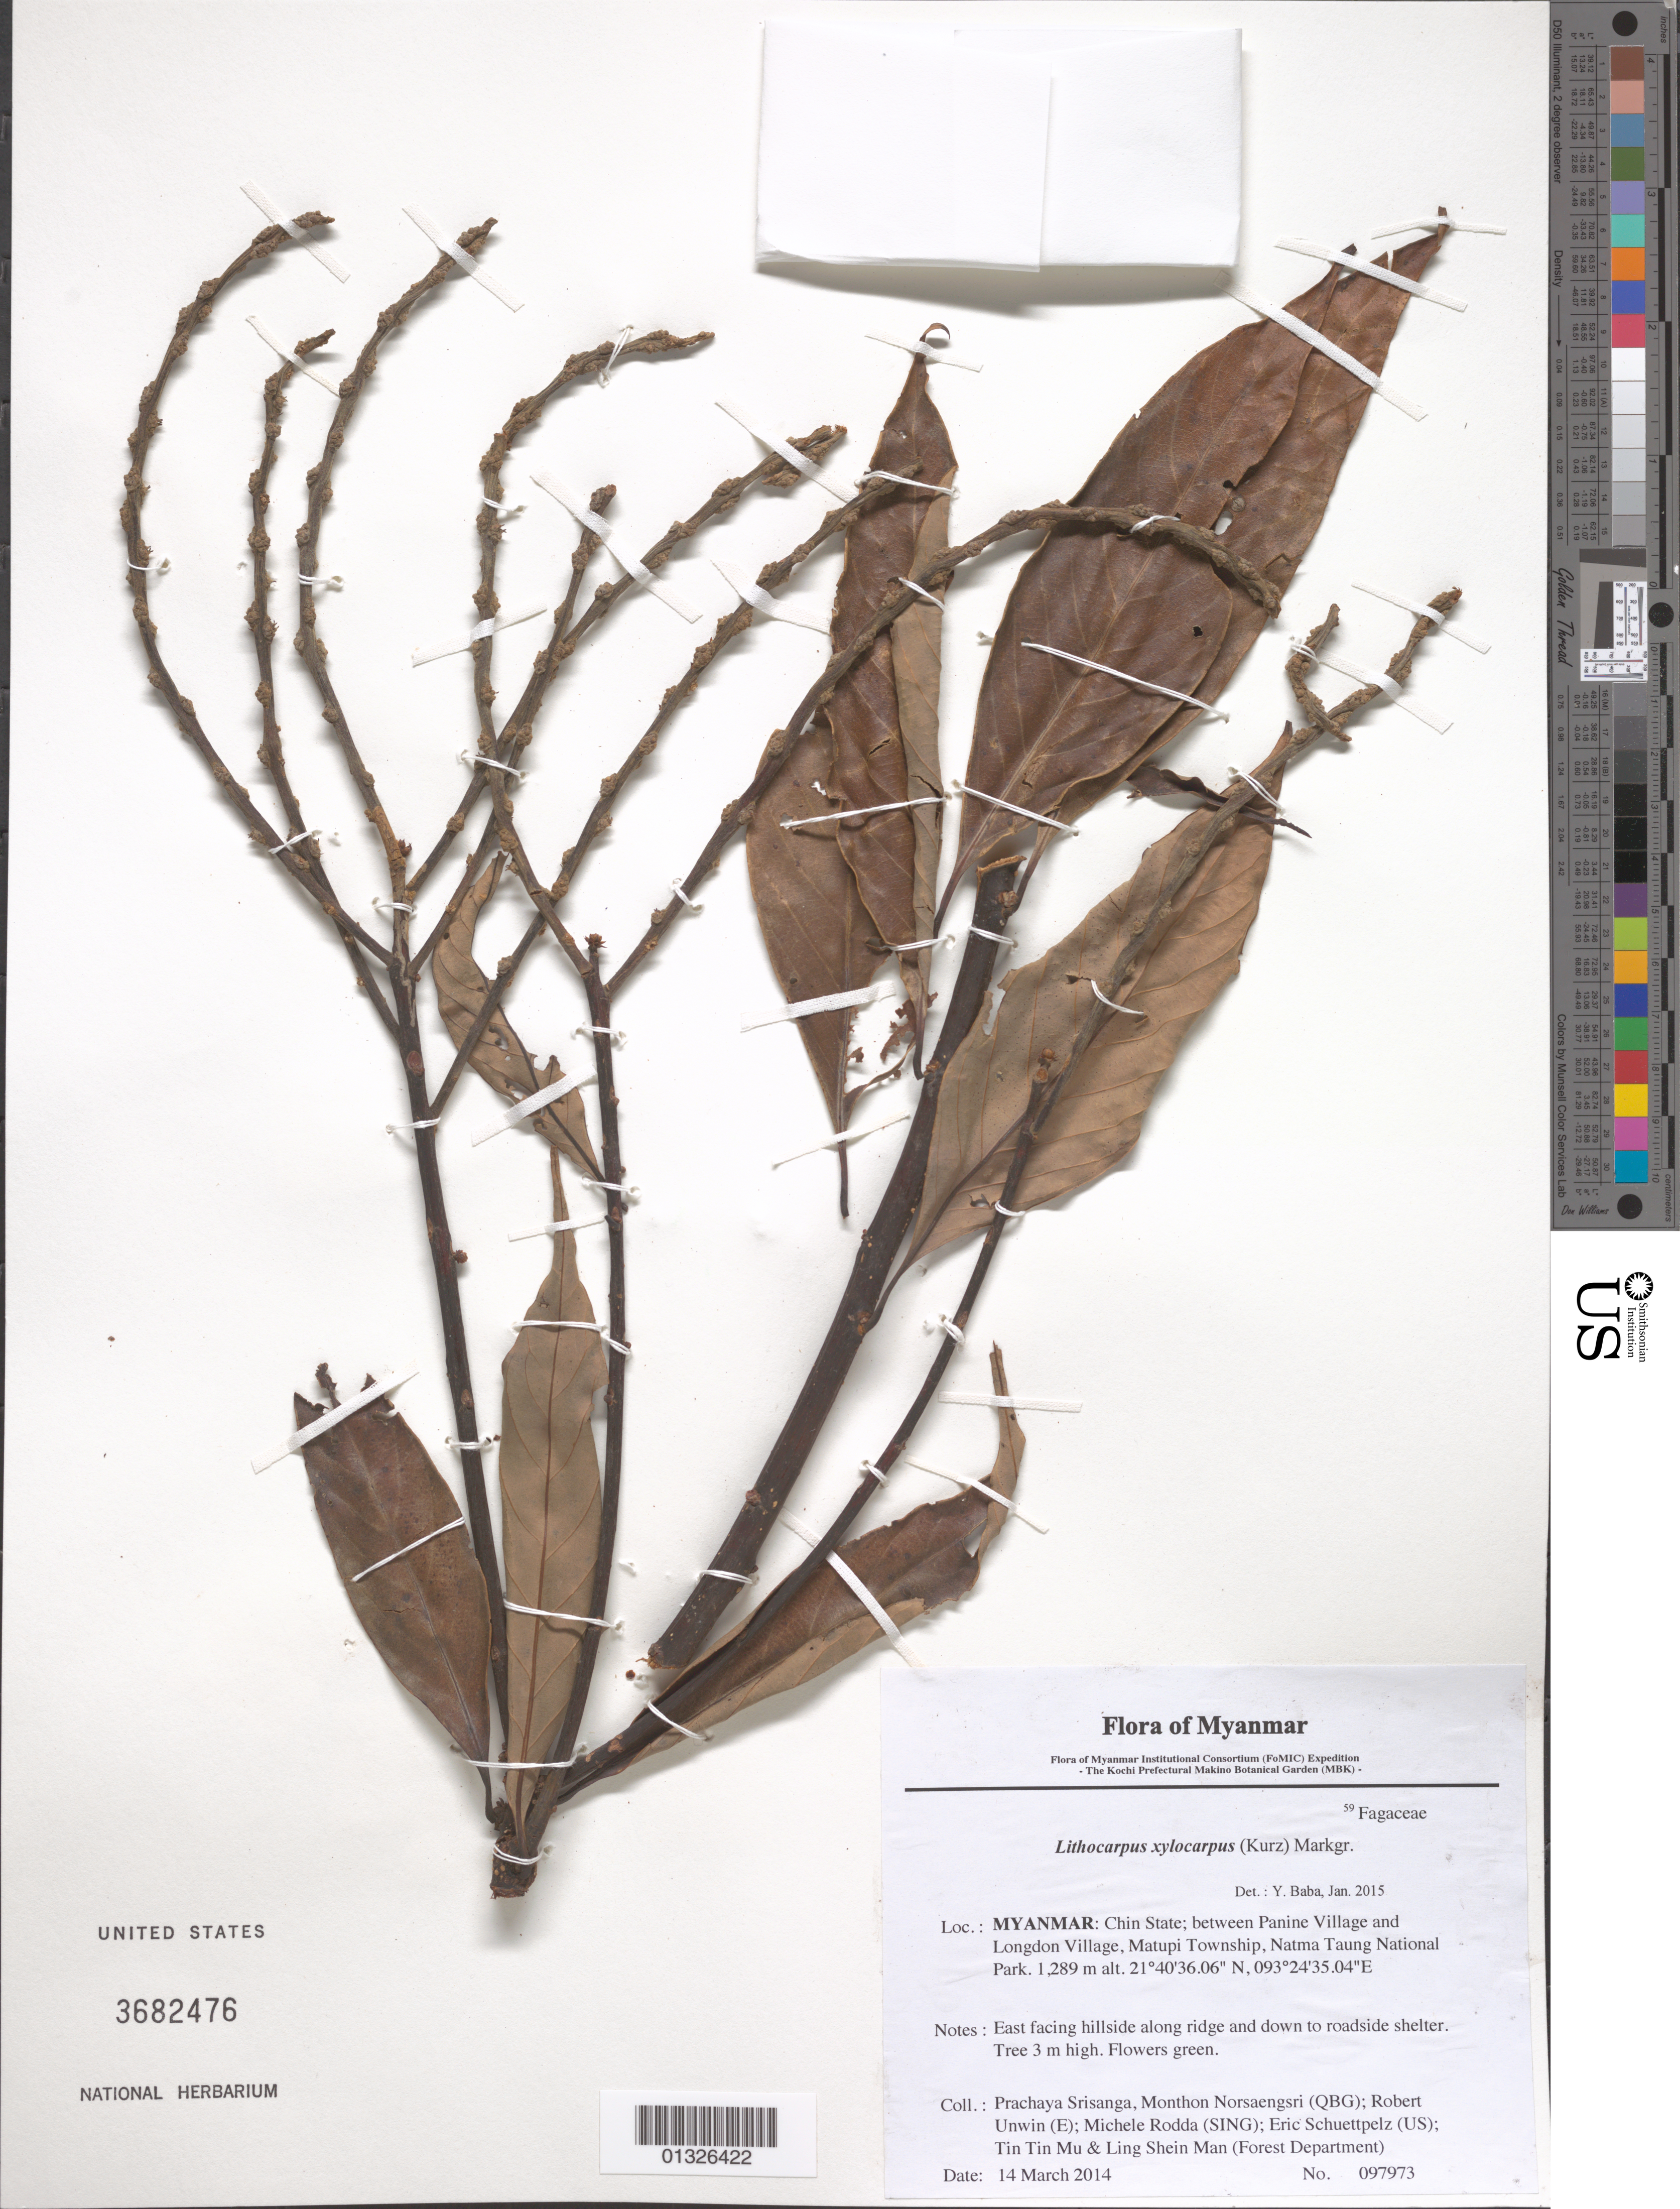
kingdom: Plantae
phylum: Tracheophyta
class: Magnoliopsida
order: Fagales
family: Fagaceae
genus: Lithocarpus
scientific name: Lithocarpus xylocarpus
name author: (Kurz) Markgr.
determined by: Baba, Y.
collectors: P. Srisanga, M. Norsaengsri, R. Unwin, M. Rodda, E. Schuettpelz, Tin Tin Mu & Ling Shein Man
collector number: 97973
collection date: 2014-03-14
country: Myanmar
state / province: Chin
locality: Between Panine Village and Longdon Village, Matupi Township, Natma Taung National Park.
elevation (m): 1289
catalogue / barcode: US 3682476